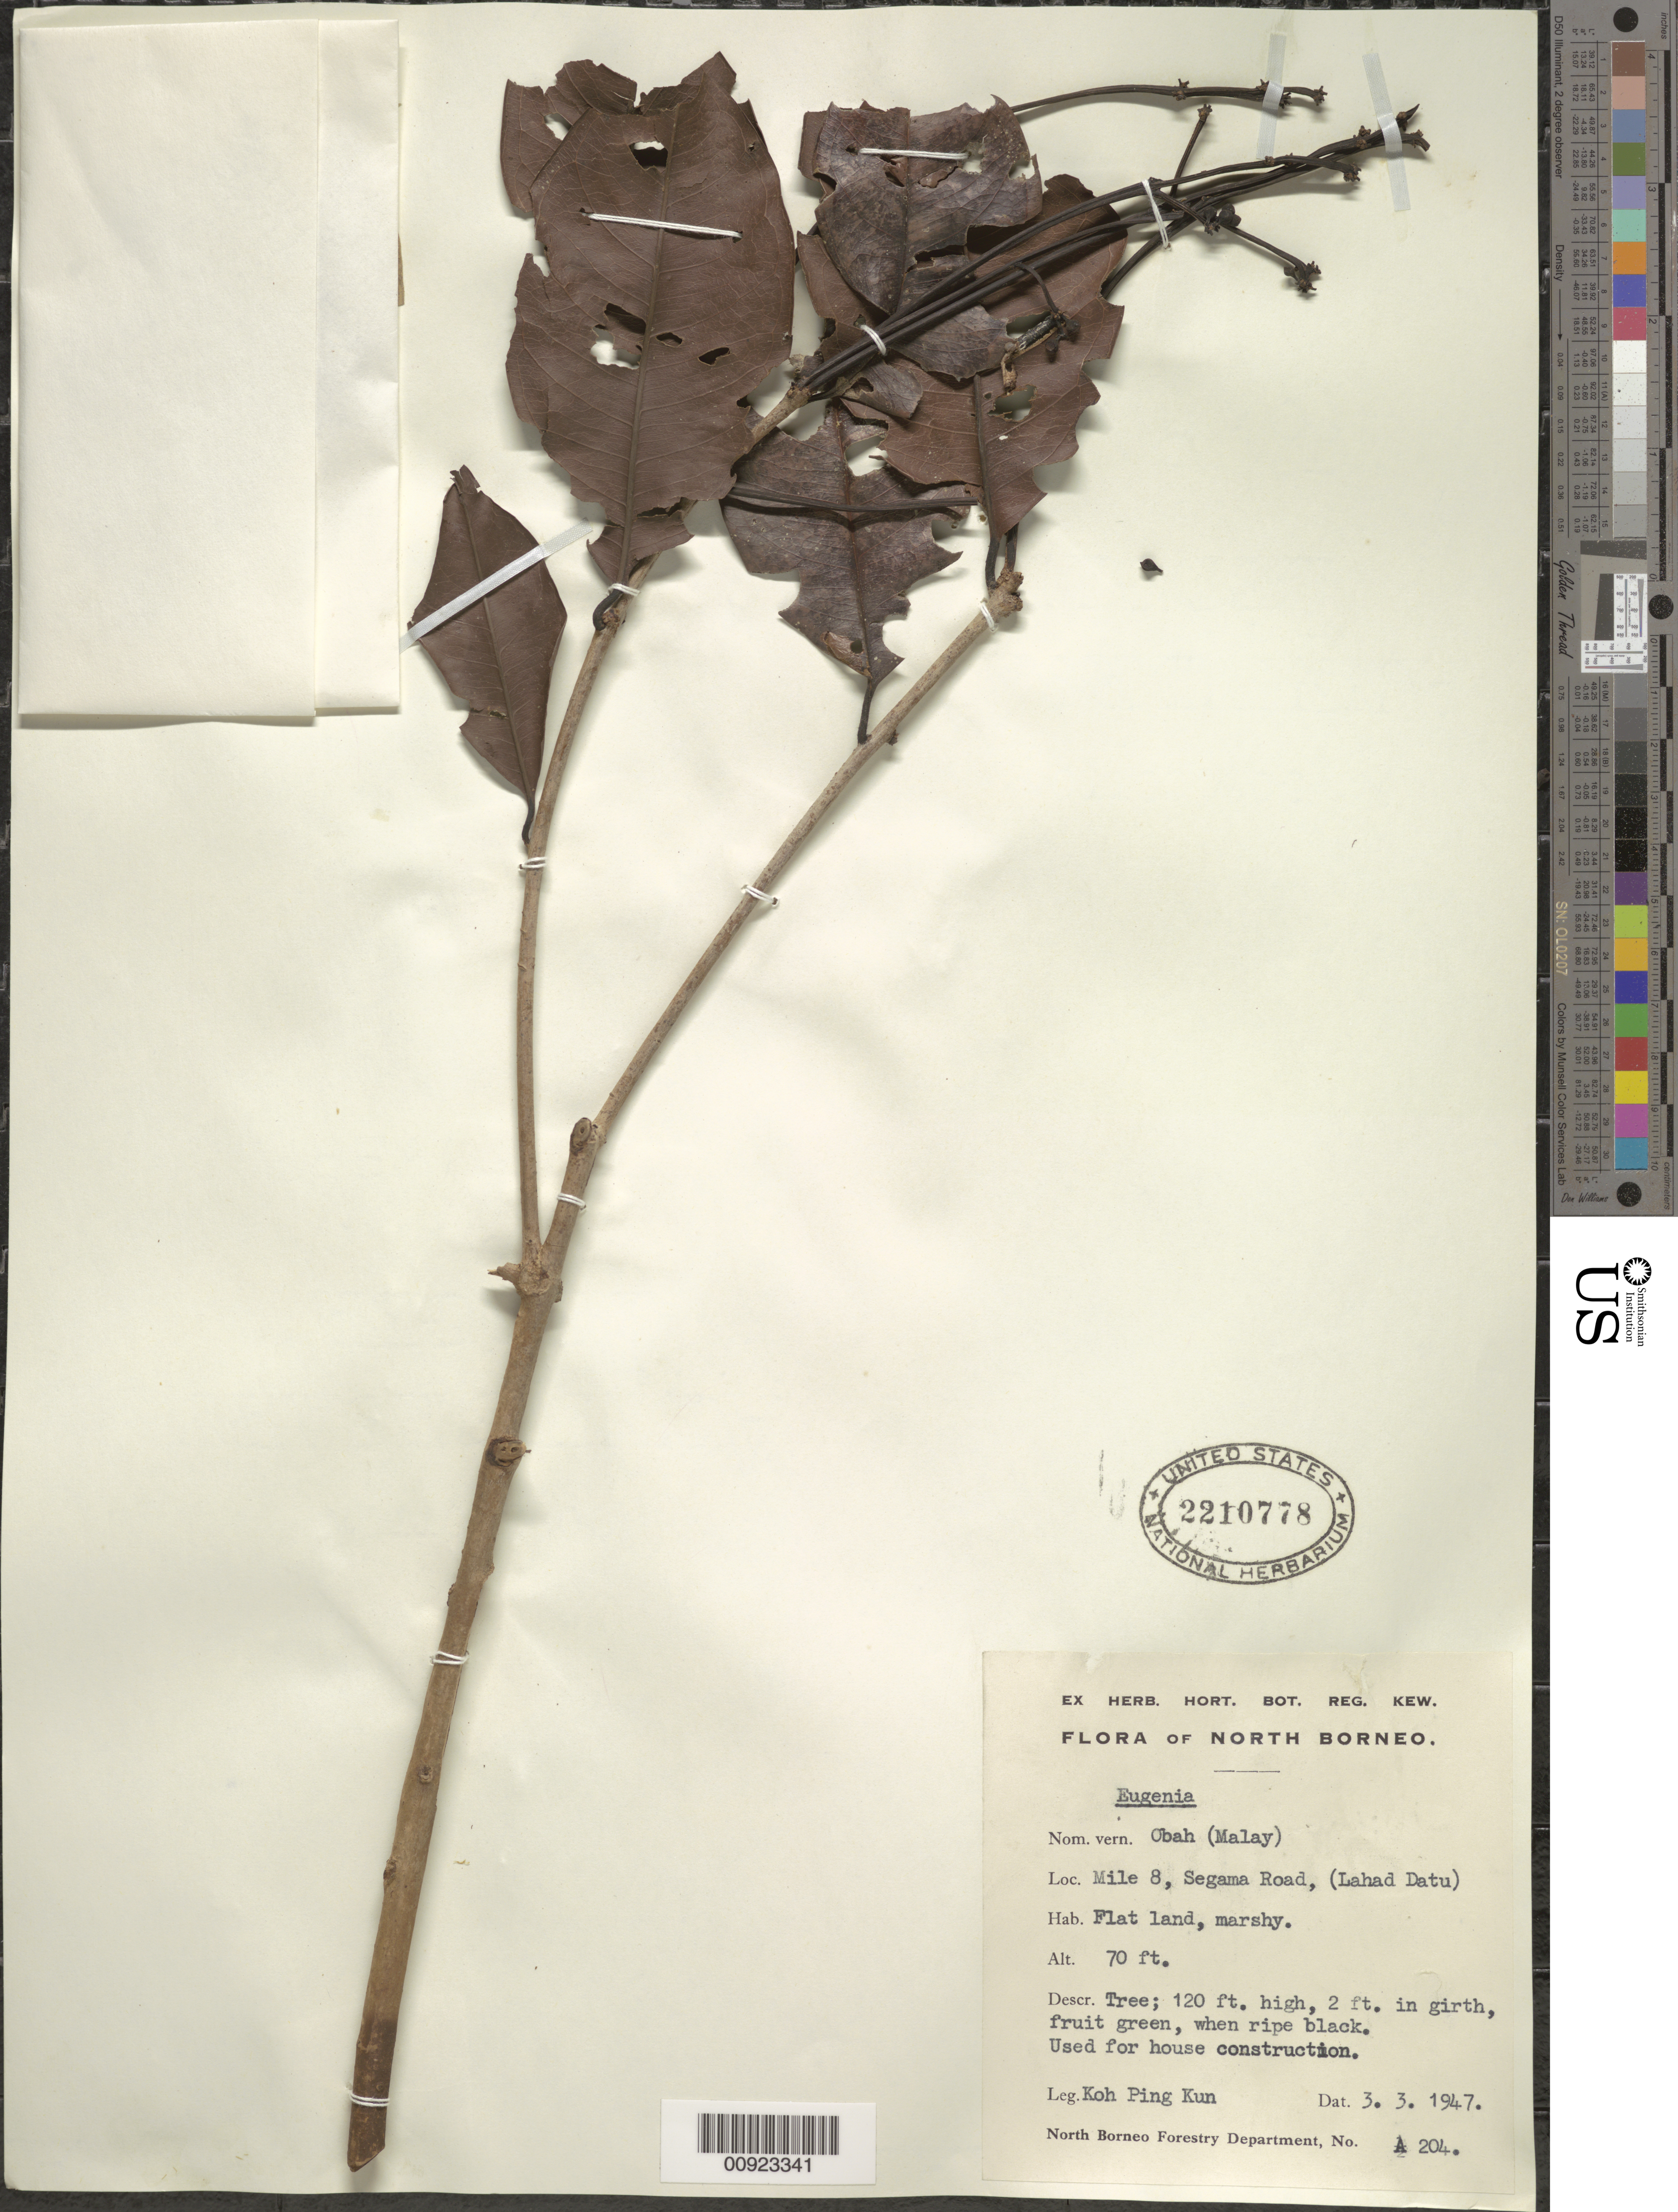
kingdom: Plantae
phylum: Tracheophyta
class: Magnoliopsida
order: Myrtales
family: Myrtaceae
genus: Syzygium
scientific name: Syzygium sp.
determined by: Strong, M. T., (US), Smithsonian Institution - National Museum of Natural History (UNITED STATES)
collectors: A. Cuadra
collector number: A 404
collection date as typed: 21 Feb 1948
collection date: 1948-02-21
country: Indonesia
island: Borneo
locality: North Borneo, Forest Dist, Marudu, Kudat, Talaga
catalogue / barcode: US 2210778